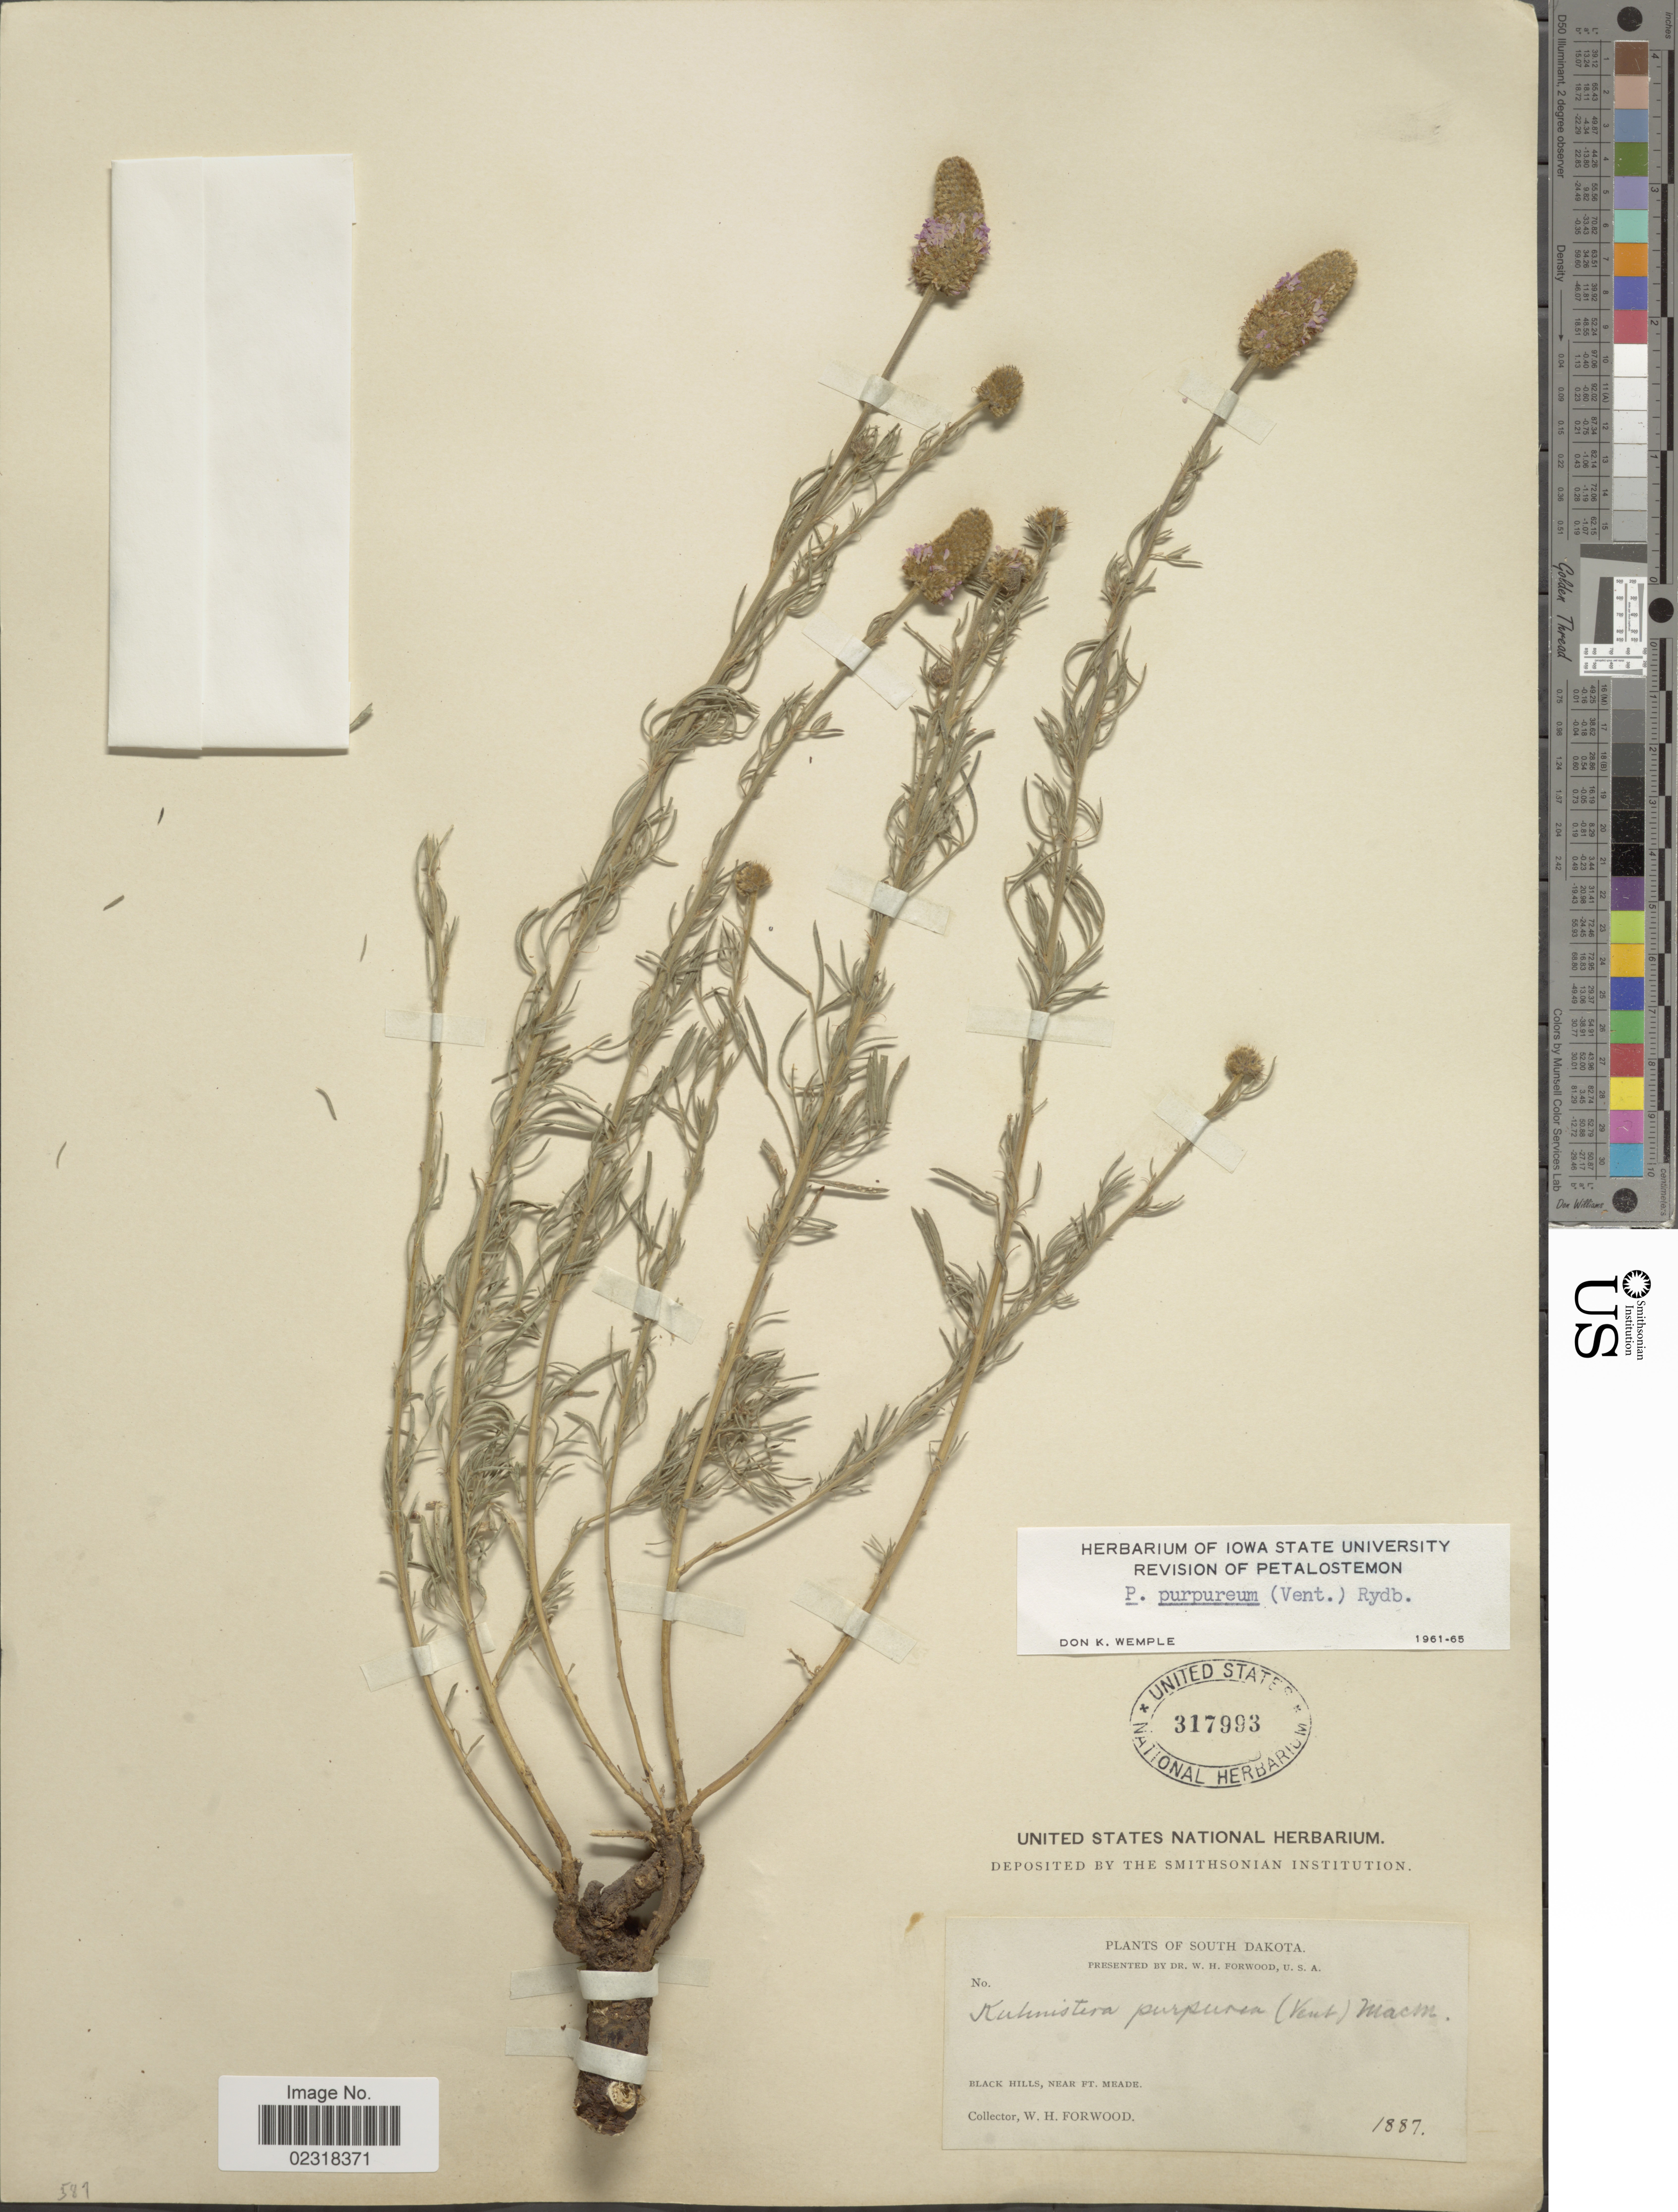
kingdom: Plantae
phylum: Tracheophyta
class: Magnoliopsida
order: Fabales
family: Fabaceae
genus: Dalea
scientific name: Dalea purpurea var. purpurea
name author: Vent.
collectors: W. Forwood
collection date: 1887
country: United States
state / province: South Dakota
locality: Black Hills, Near Ft. Meade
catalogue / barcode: US 317993